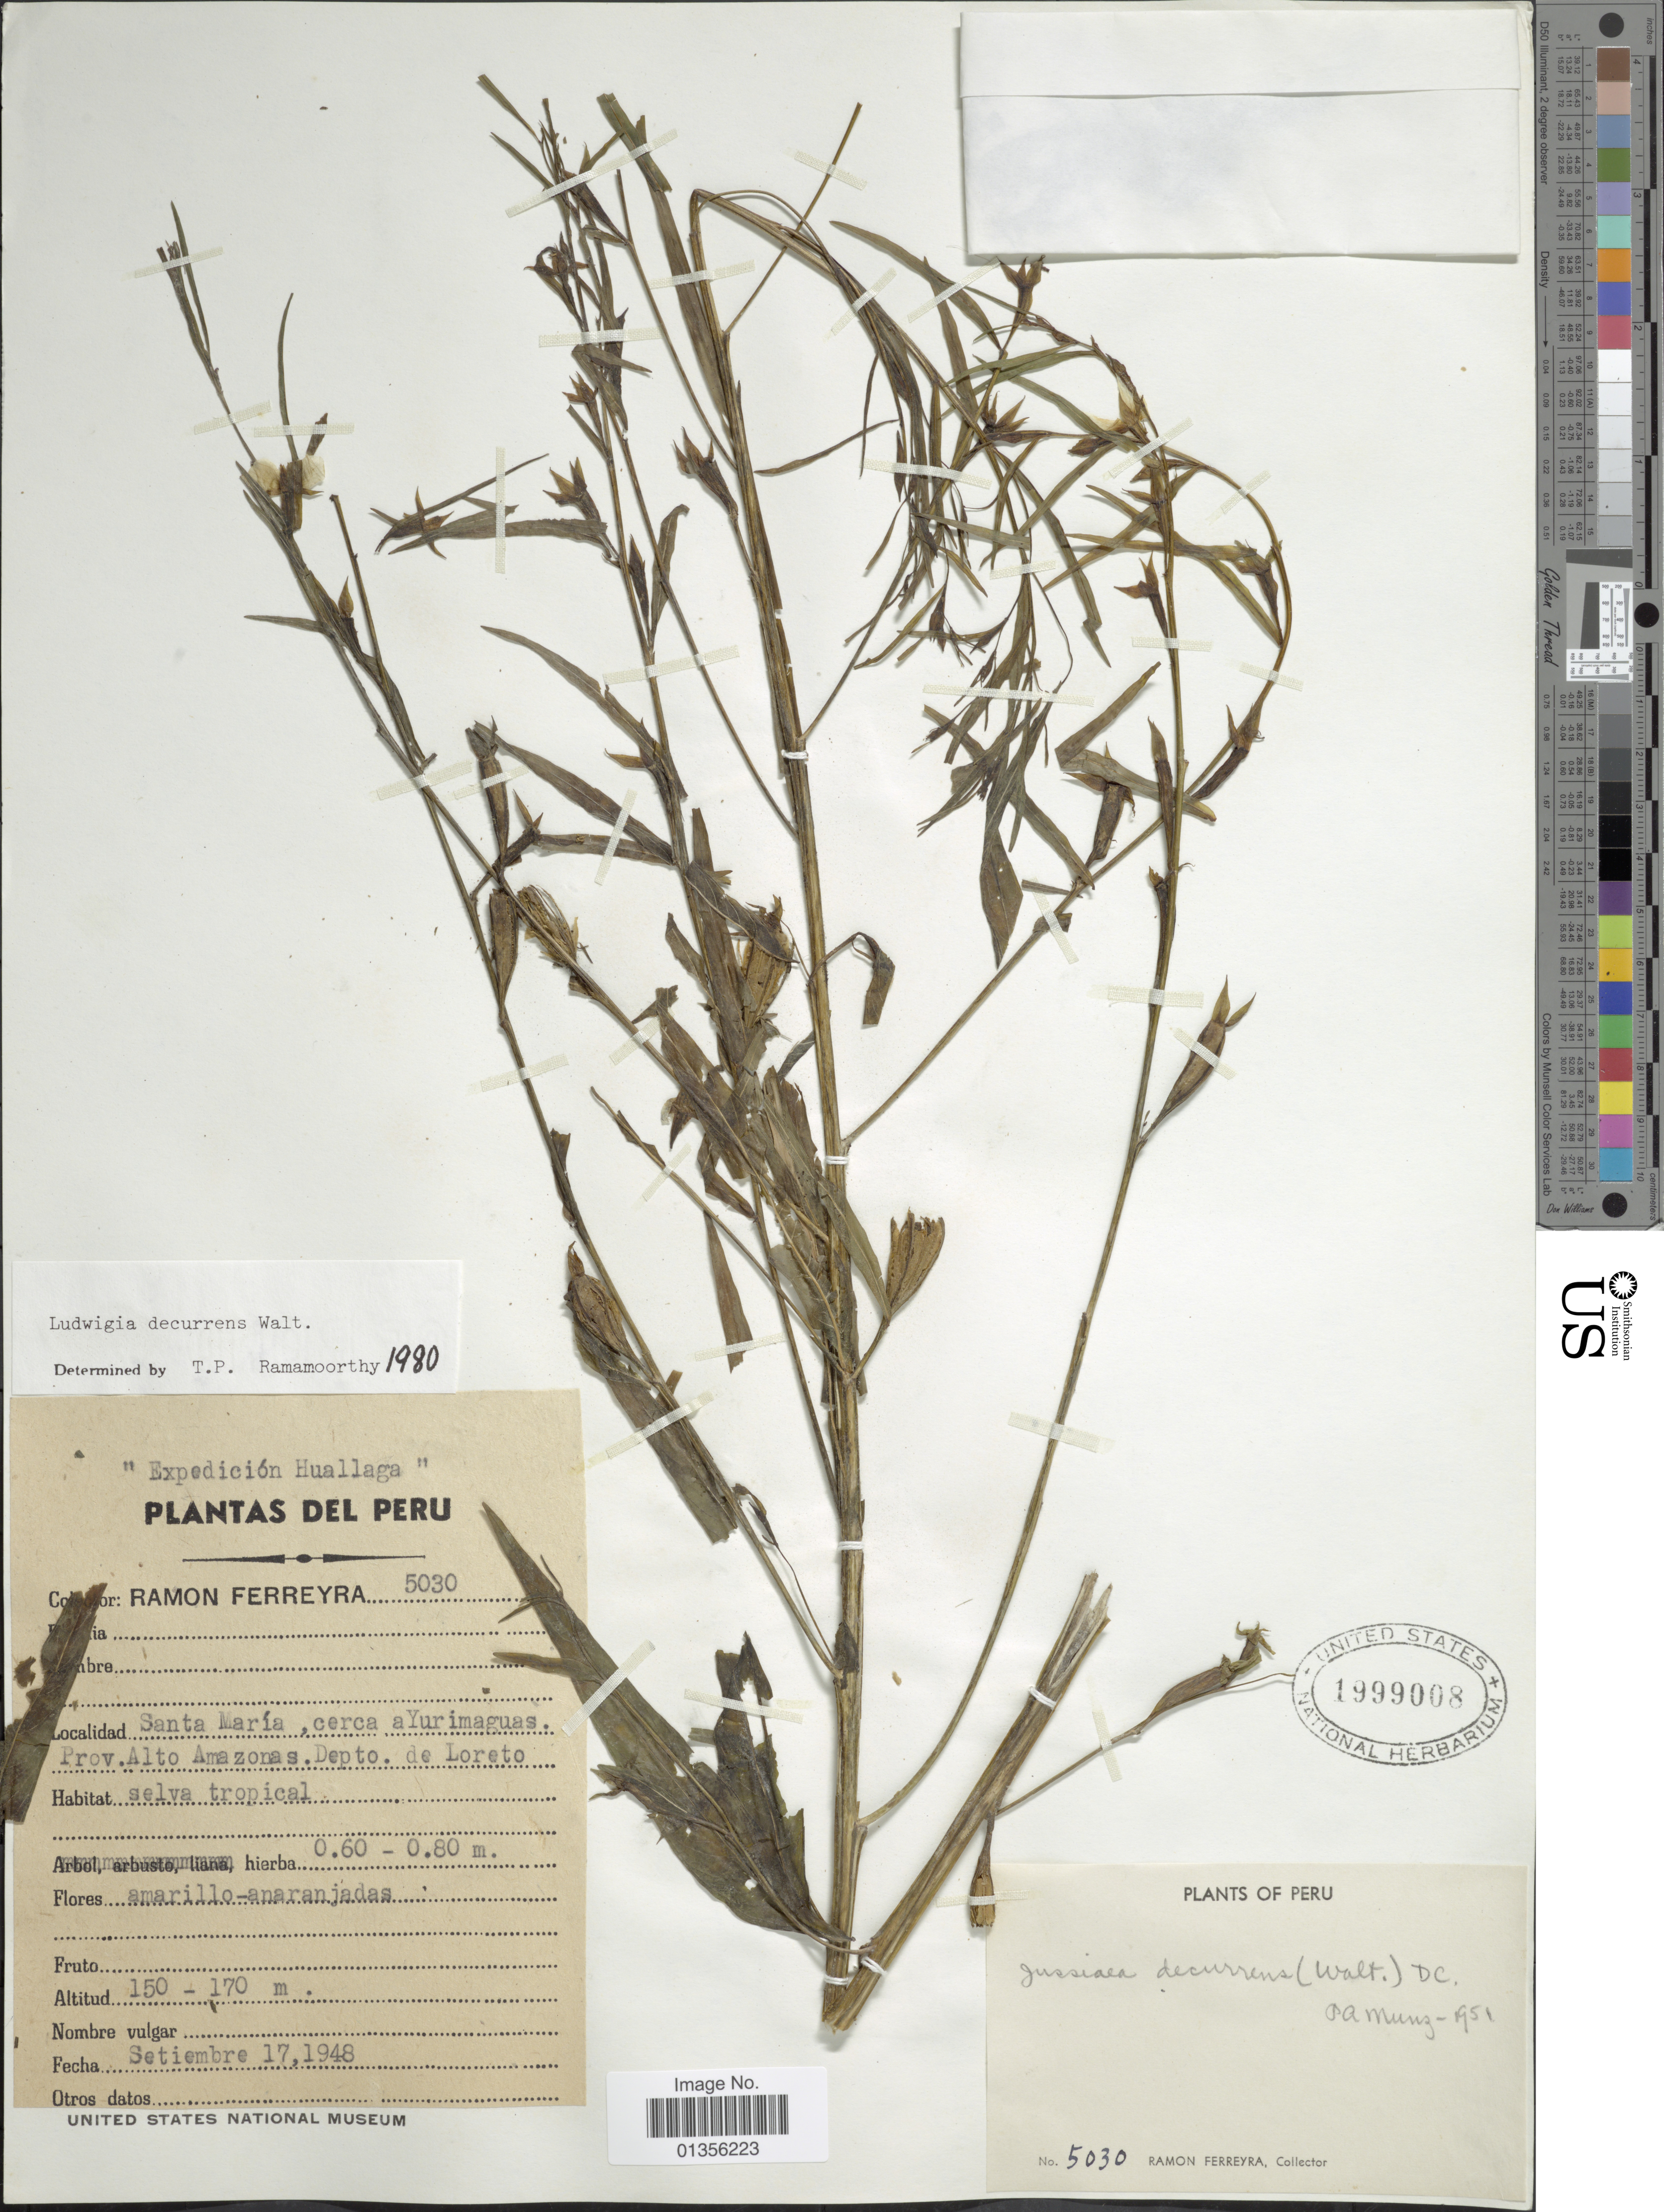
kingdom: Plantae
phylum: Tracheophyta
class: Magnoliopsida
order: Myrtales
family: Onagraceae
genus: Ludwigia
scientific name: Ludwigia decurrens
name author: Walter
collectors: R. A. Ferreyra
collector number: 5030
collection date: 1948-09-17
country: Peru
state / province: Loreto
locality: Santa María, cerca a Yurimaguas. Prov. Alto Amazonas.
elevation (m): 150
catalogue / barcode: US 1999008